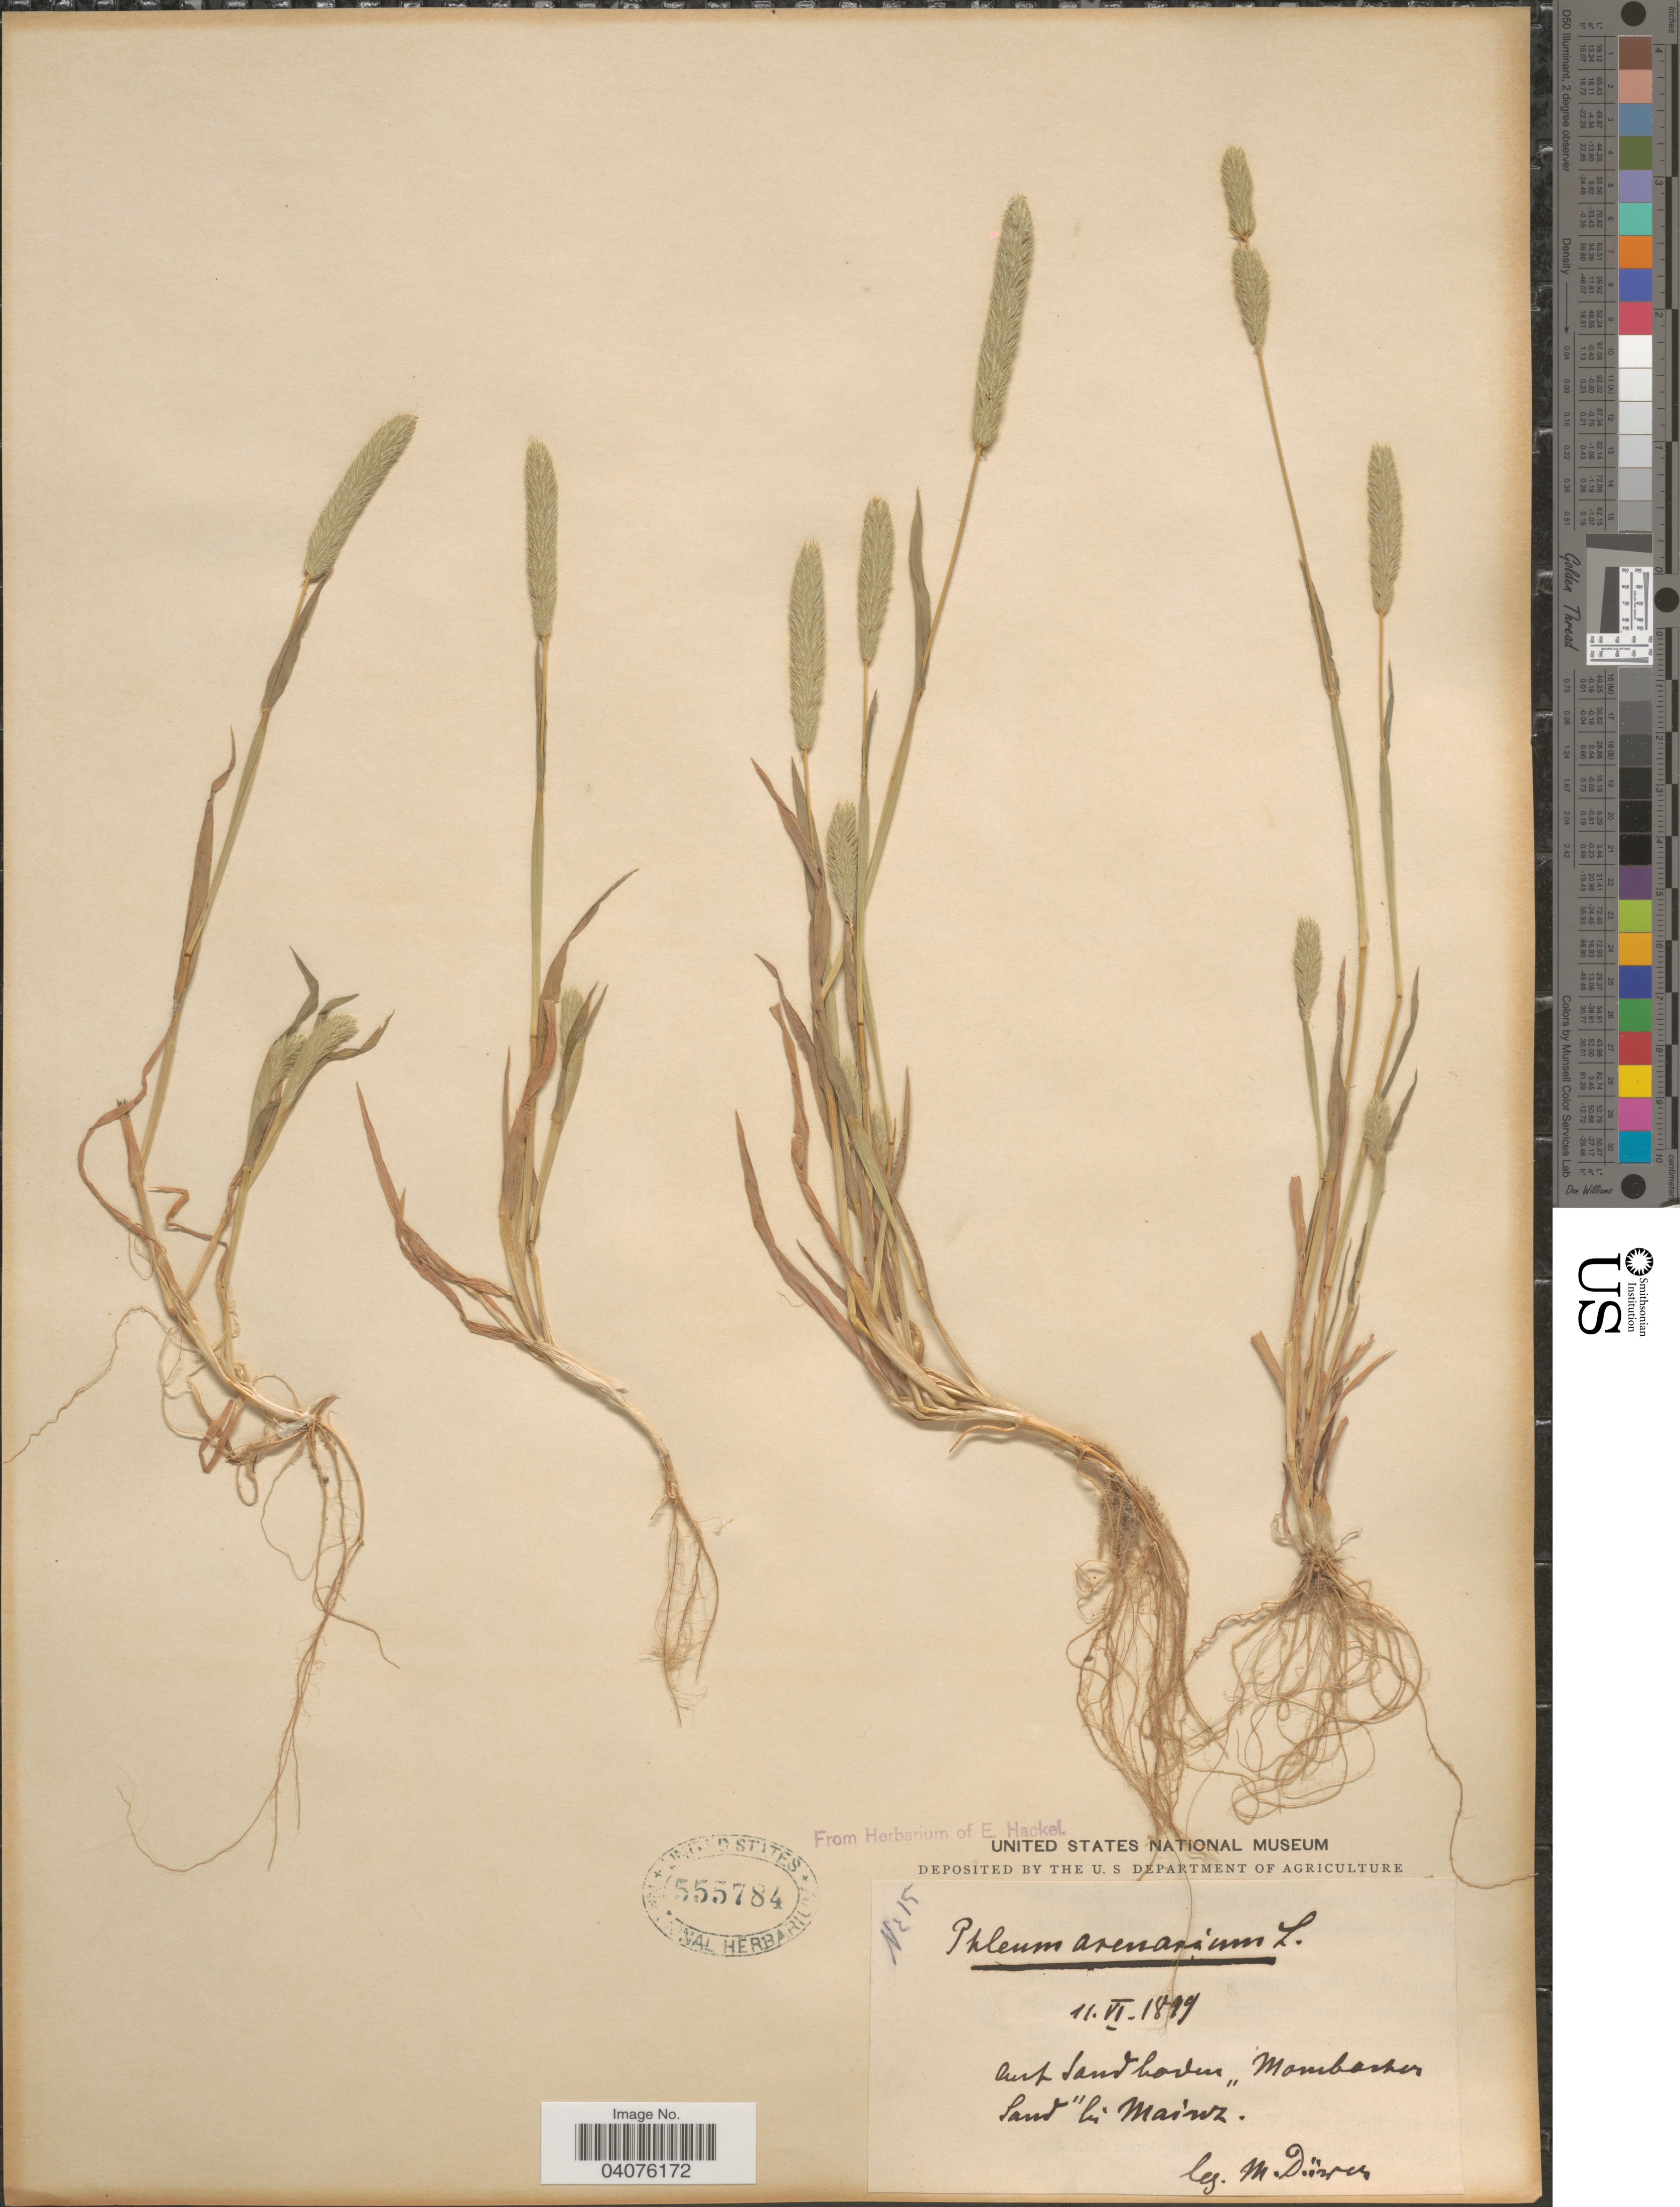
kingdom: Plantae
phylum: Tracheophyta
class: Liliopsida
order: Poales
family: Poaceae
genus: Phleum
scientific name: Phleum arenarium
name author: L.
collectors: M. Durer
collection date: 1899-06-11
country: Germany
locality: Auf Sandboden "Mombacher Sand" bei Mainz.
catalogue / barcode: US 555784